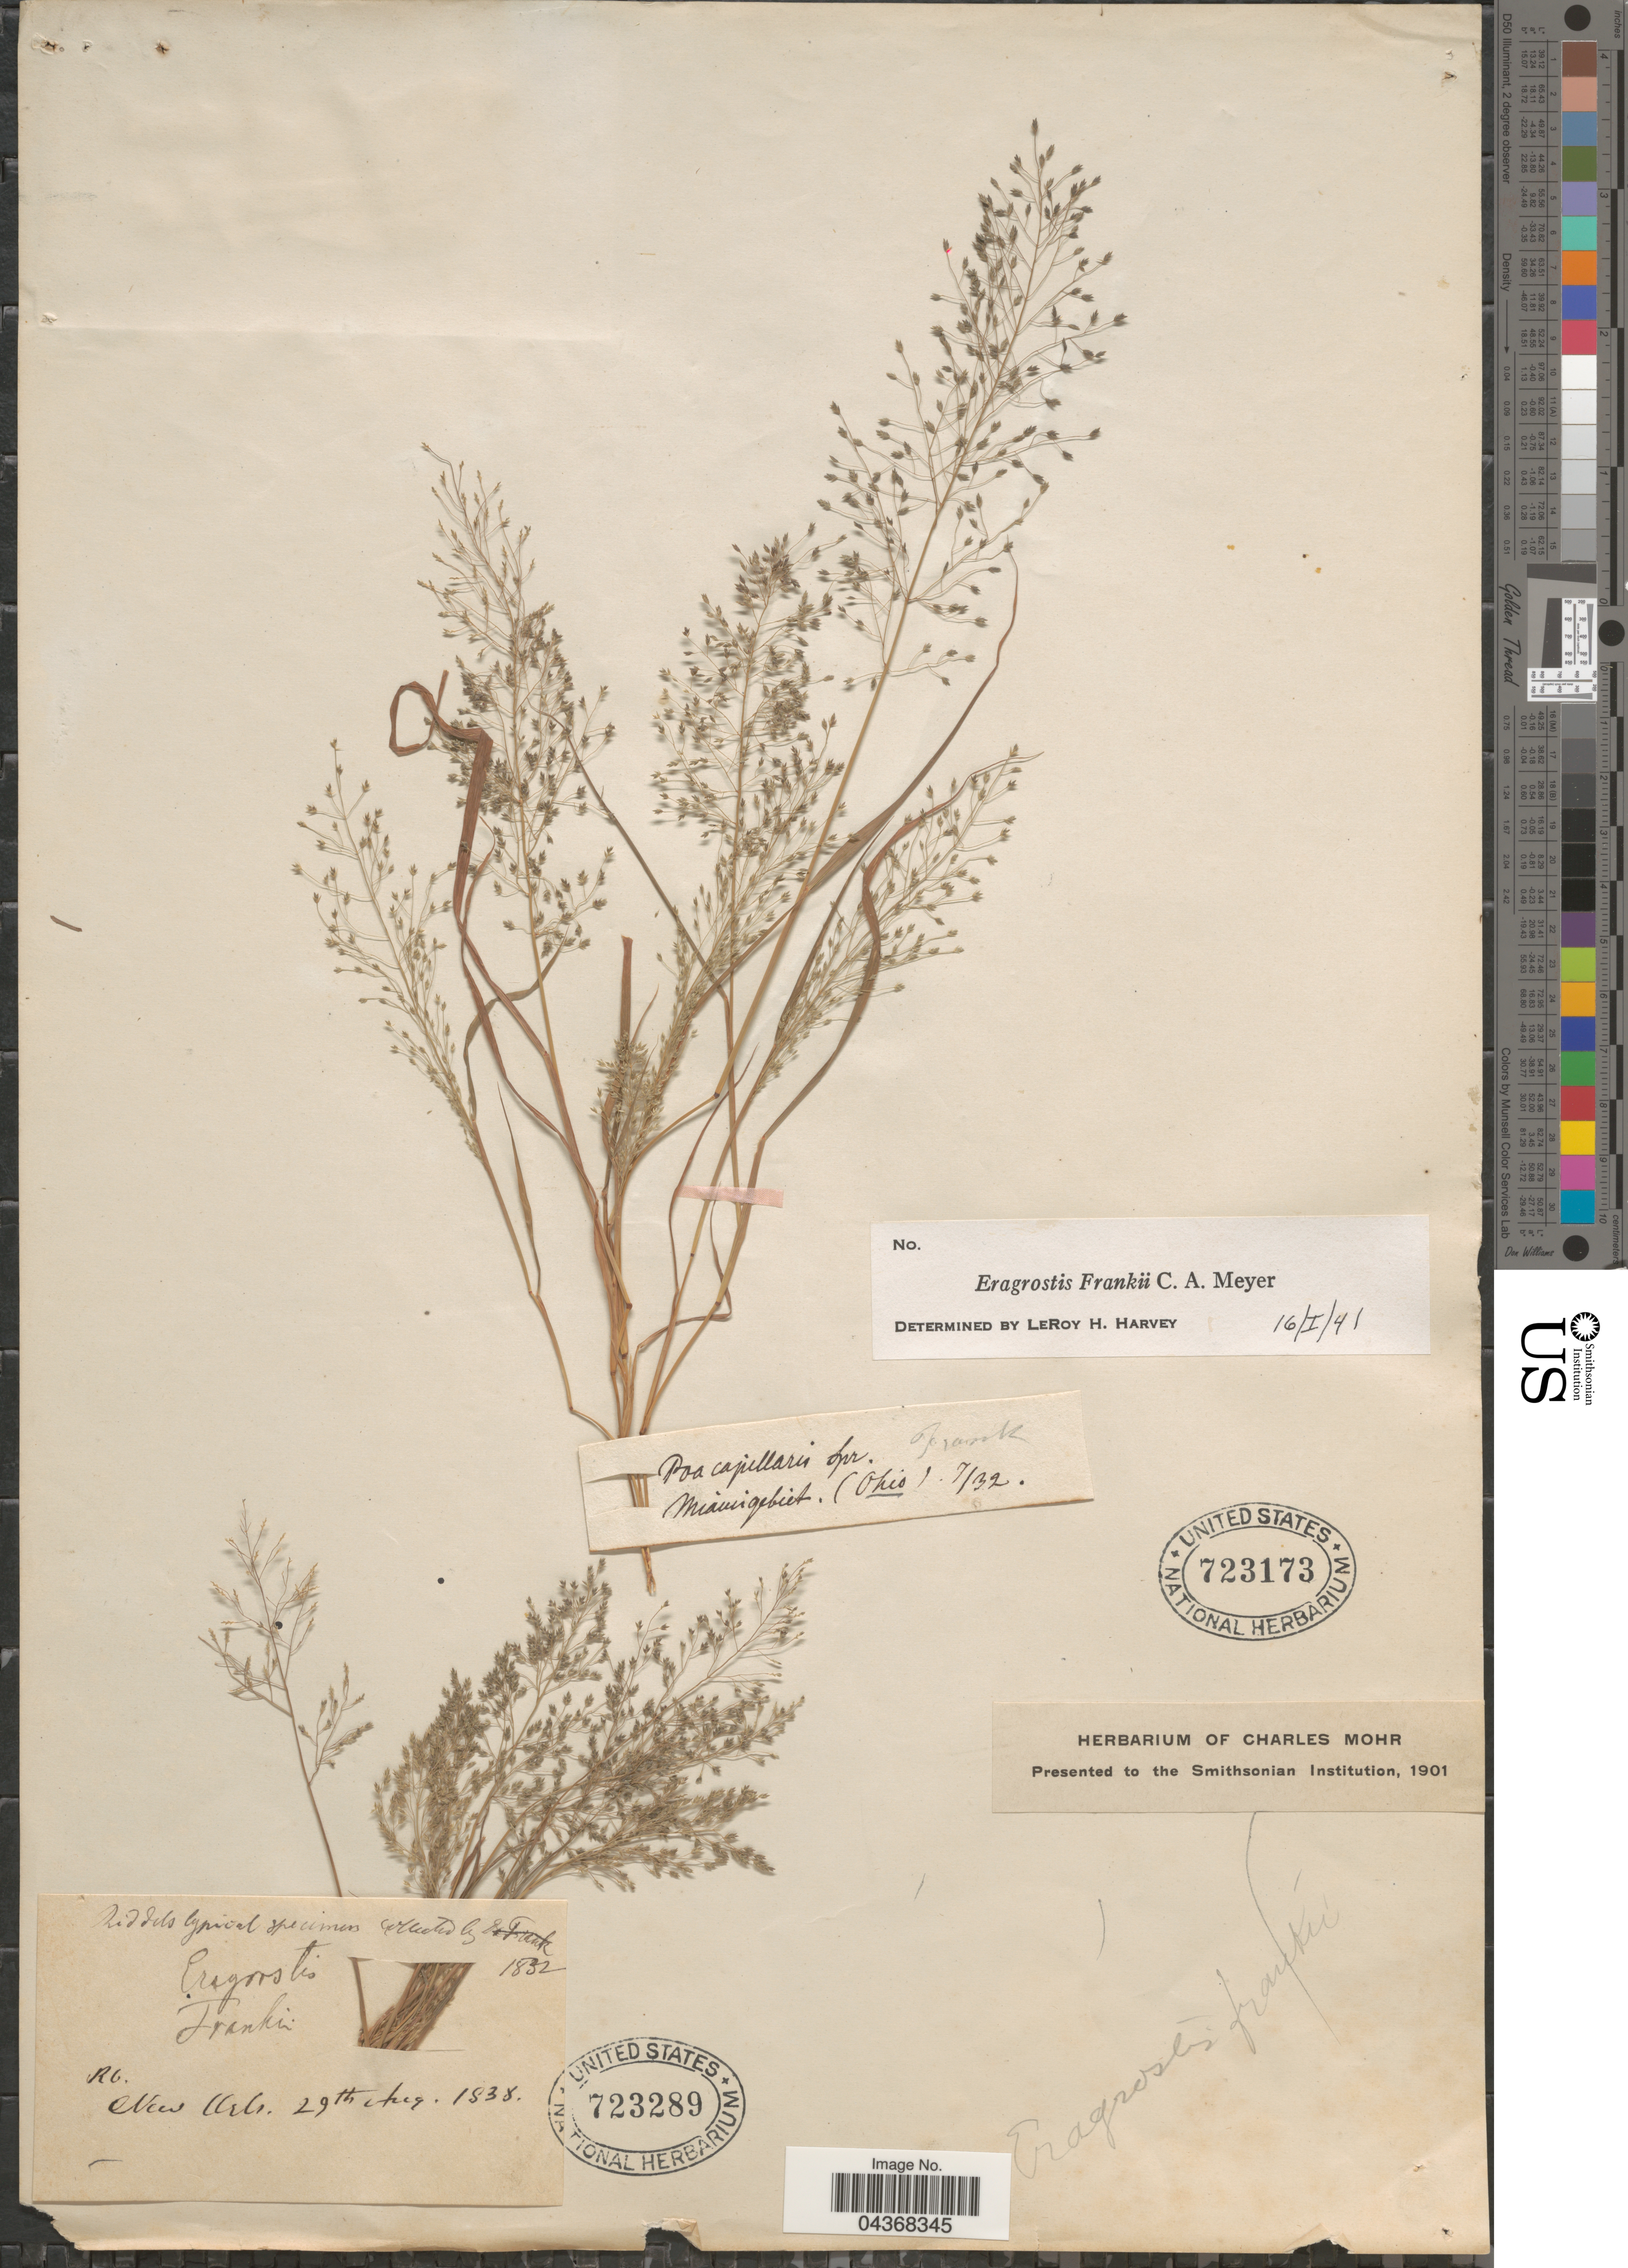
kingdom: Plantae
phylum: Tracheophyta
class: Liliopsida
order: Poales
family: Poaceae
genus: Eragrostis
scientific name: Eragrostis frankii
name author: C.A. Mey. ex Steud.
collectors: -. Frank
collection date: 1838-08-29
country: United States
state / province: Louisiana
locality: New Orls.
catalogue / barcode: US 723289